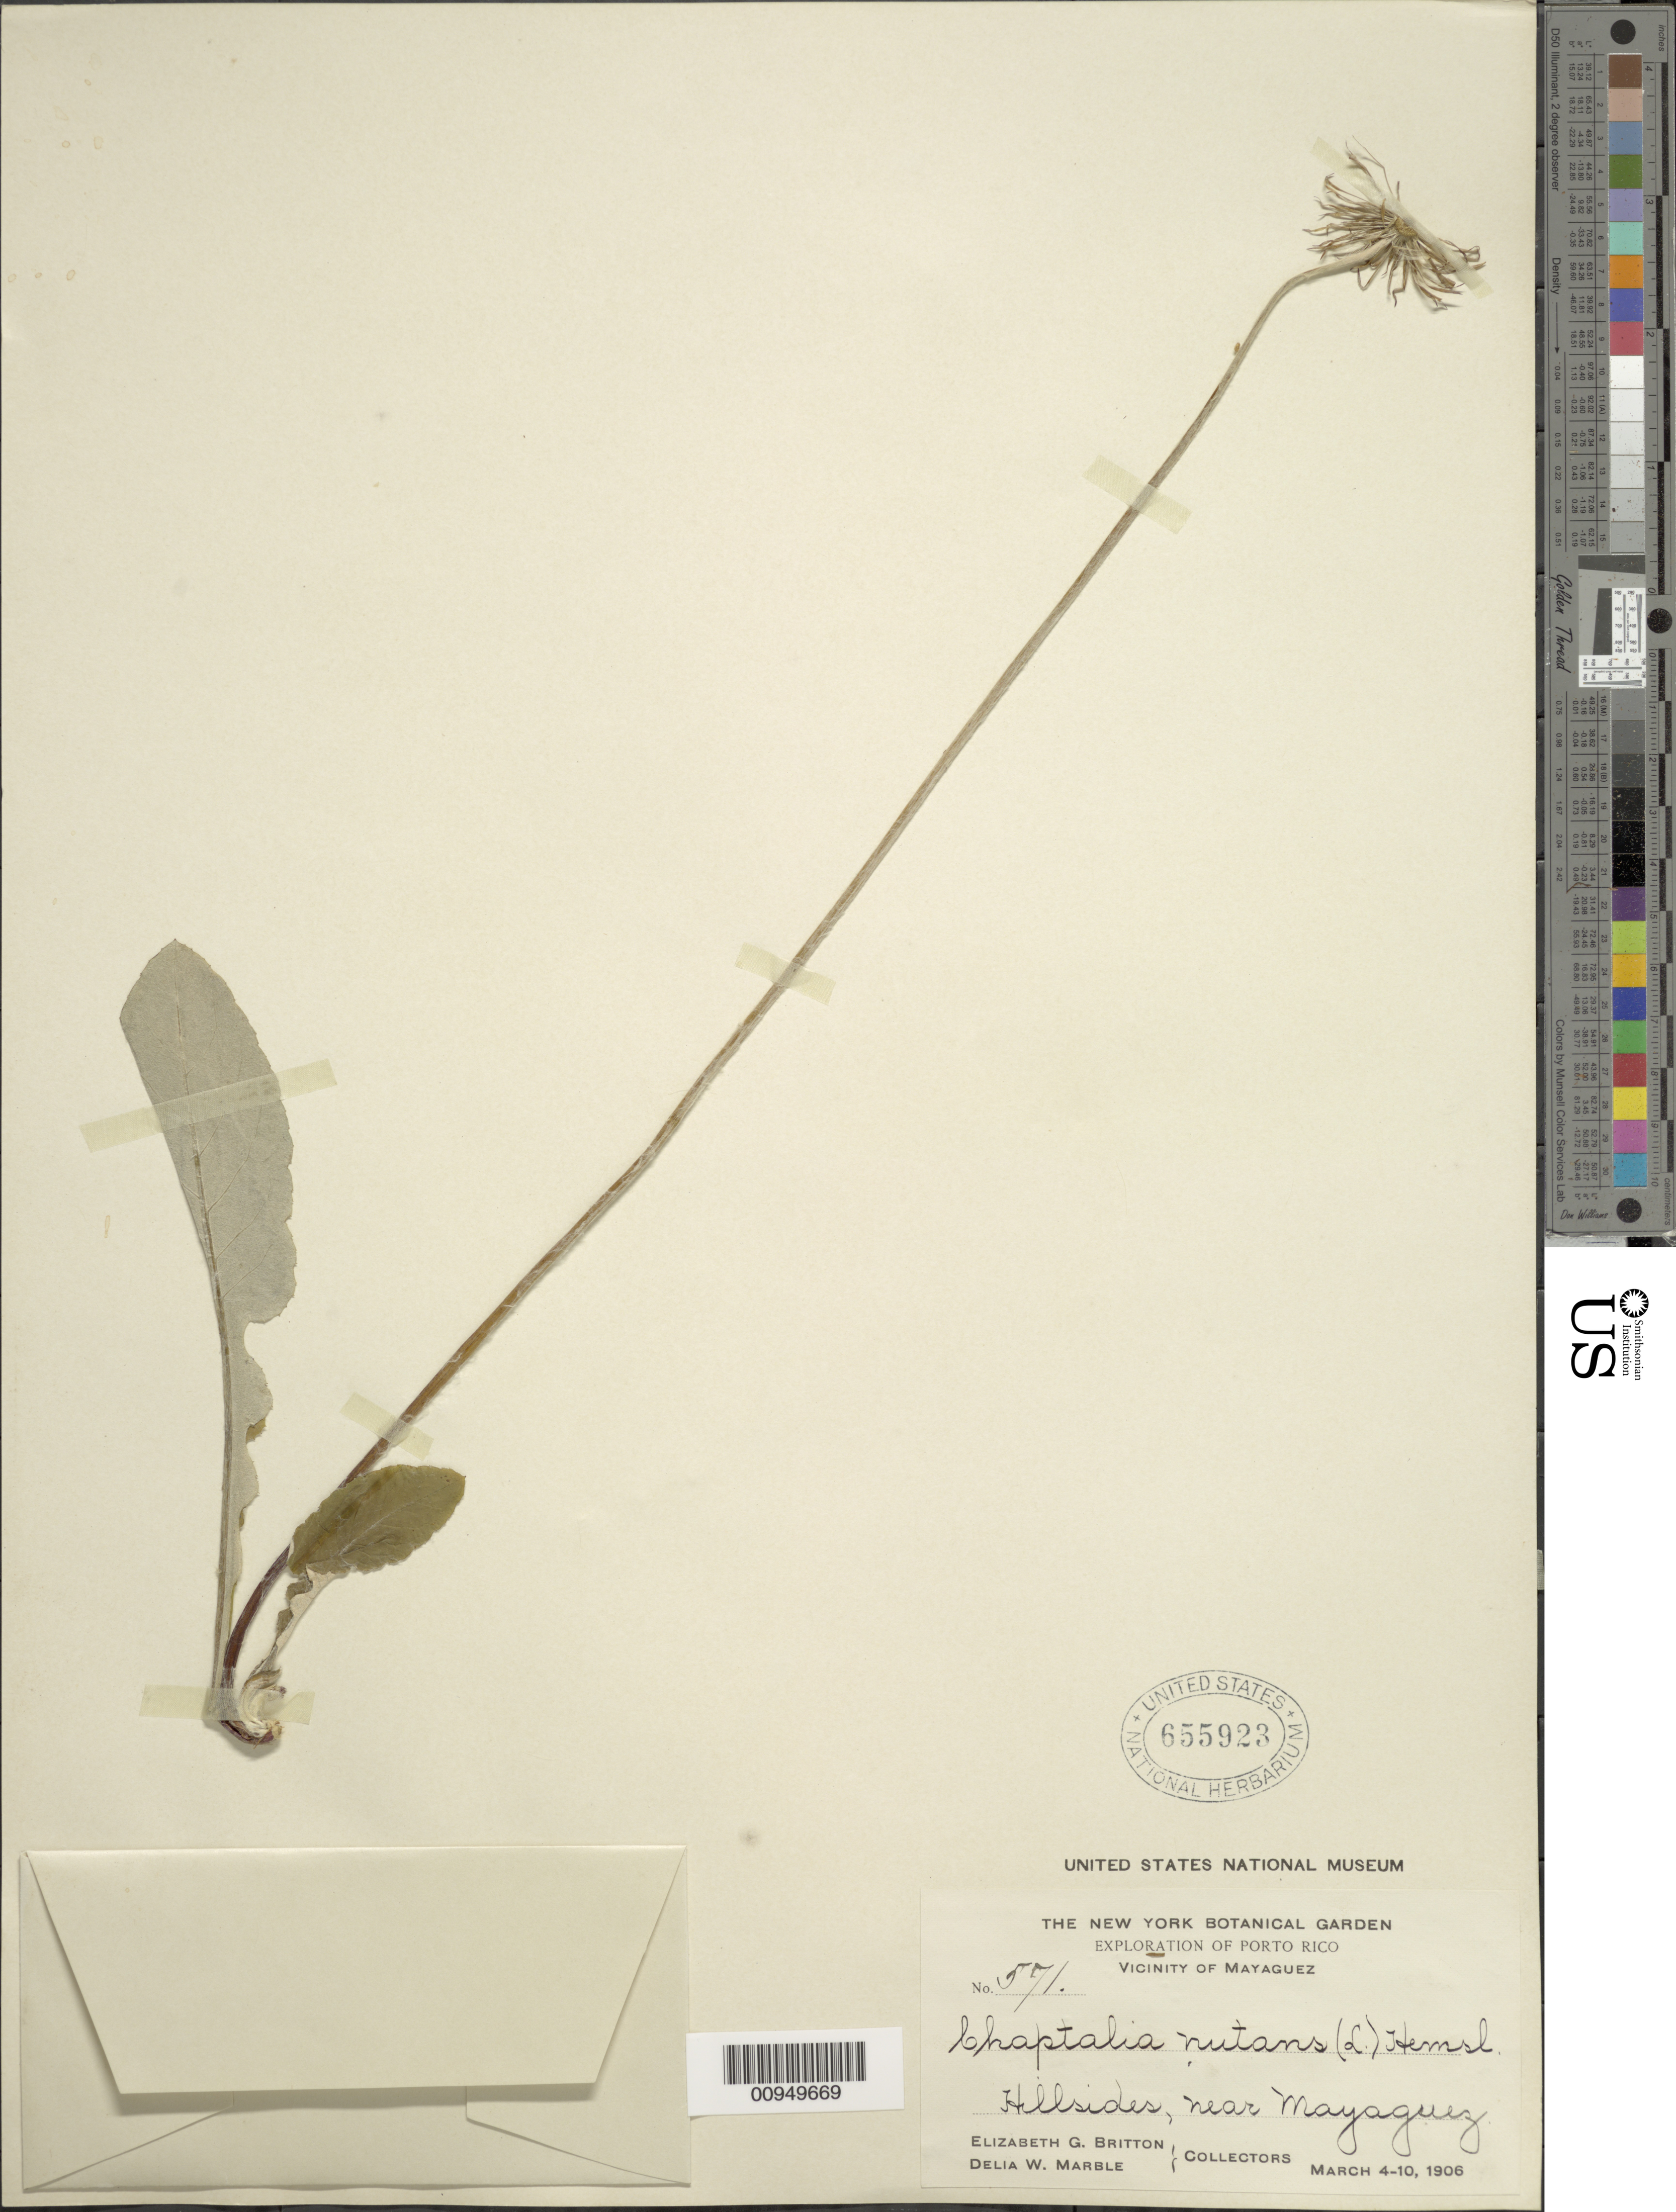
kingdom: Plantae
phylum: Tracheophyta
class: Magnoliopsida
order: Asterales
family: Asteraceae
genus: Chaptalia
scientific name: Chaptalia nutans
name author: (L.) Pol.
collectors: E. G. Britton & D. W. Marble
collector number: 571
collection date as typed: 04 Mar 1906 to 10 Mar 1906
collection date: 1906-03-04/1906-03-10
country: Puerto Rico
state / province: Mayagüez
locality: hillsides near Mayaguez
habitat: Hillsides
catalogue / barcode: US 655923